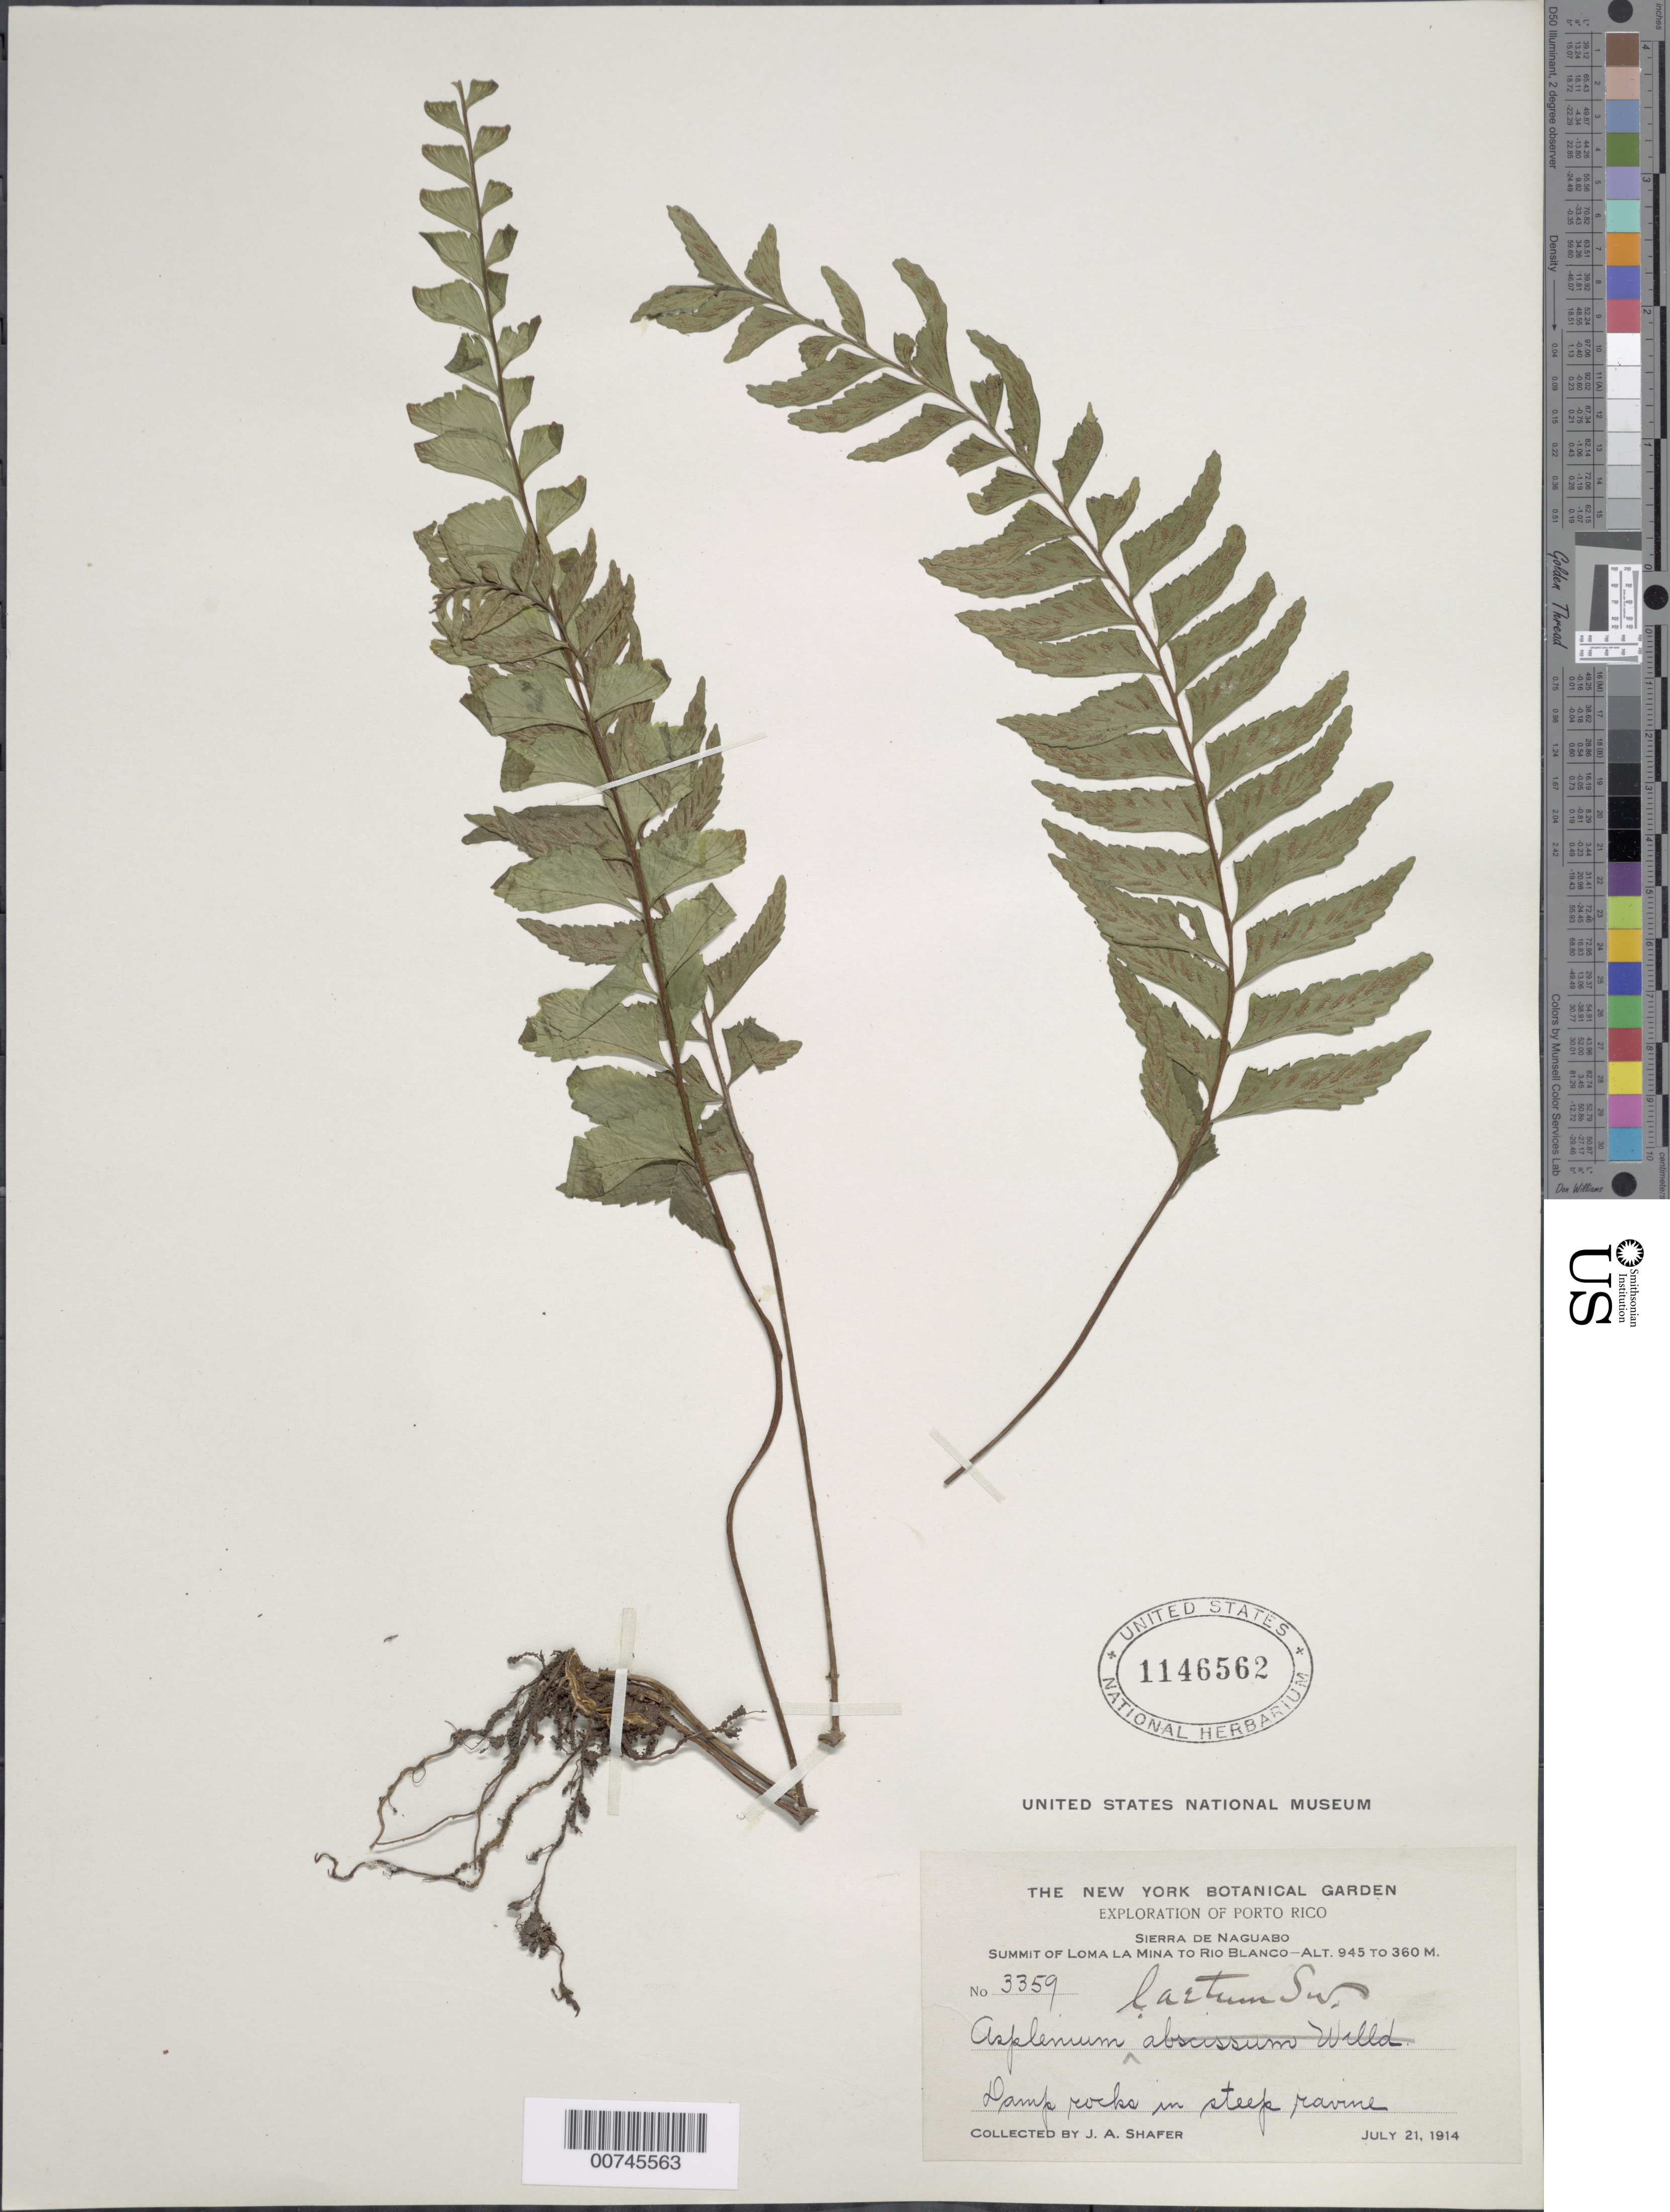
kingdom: Plantae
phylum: Tracheophyta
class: Polypodiopsida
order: Polypodiales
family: Aspleniaceae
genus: Asplenium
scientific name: Asplenium laetum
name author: Sw.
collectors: J. A. Shafer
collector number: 3359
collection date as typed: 21 Jul 1914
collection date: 1914-07-21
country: Puerto Rico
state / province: Naguabo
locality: Sierra de Naguabo, summit of Loma La Mina to Río Blanco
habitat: Damp rocks in steep ravine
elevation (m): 945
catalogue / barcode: US 1146562